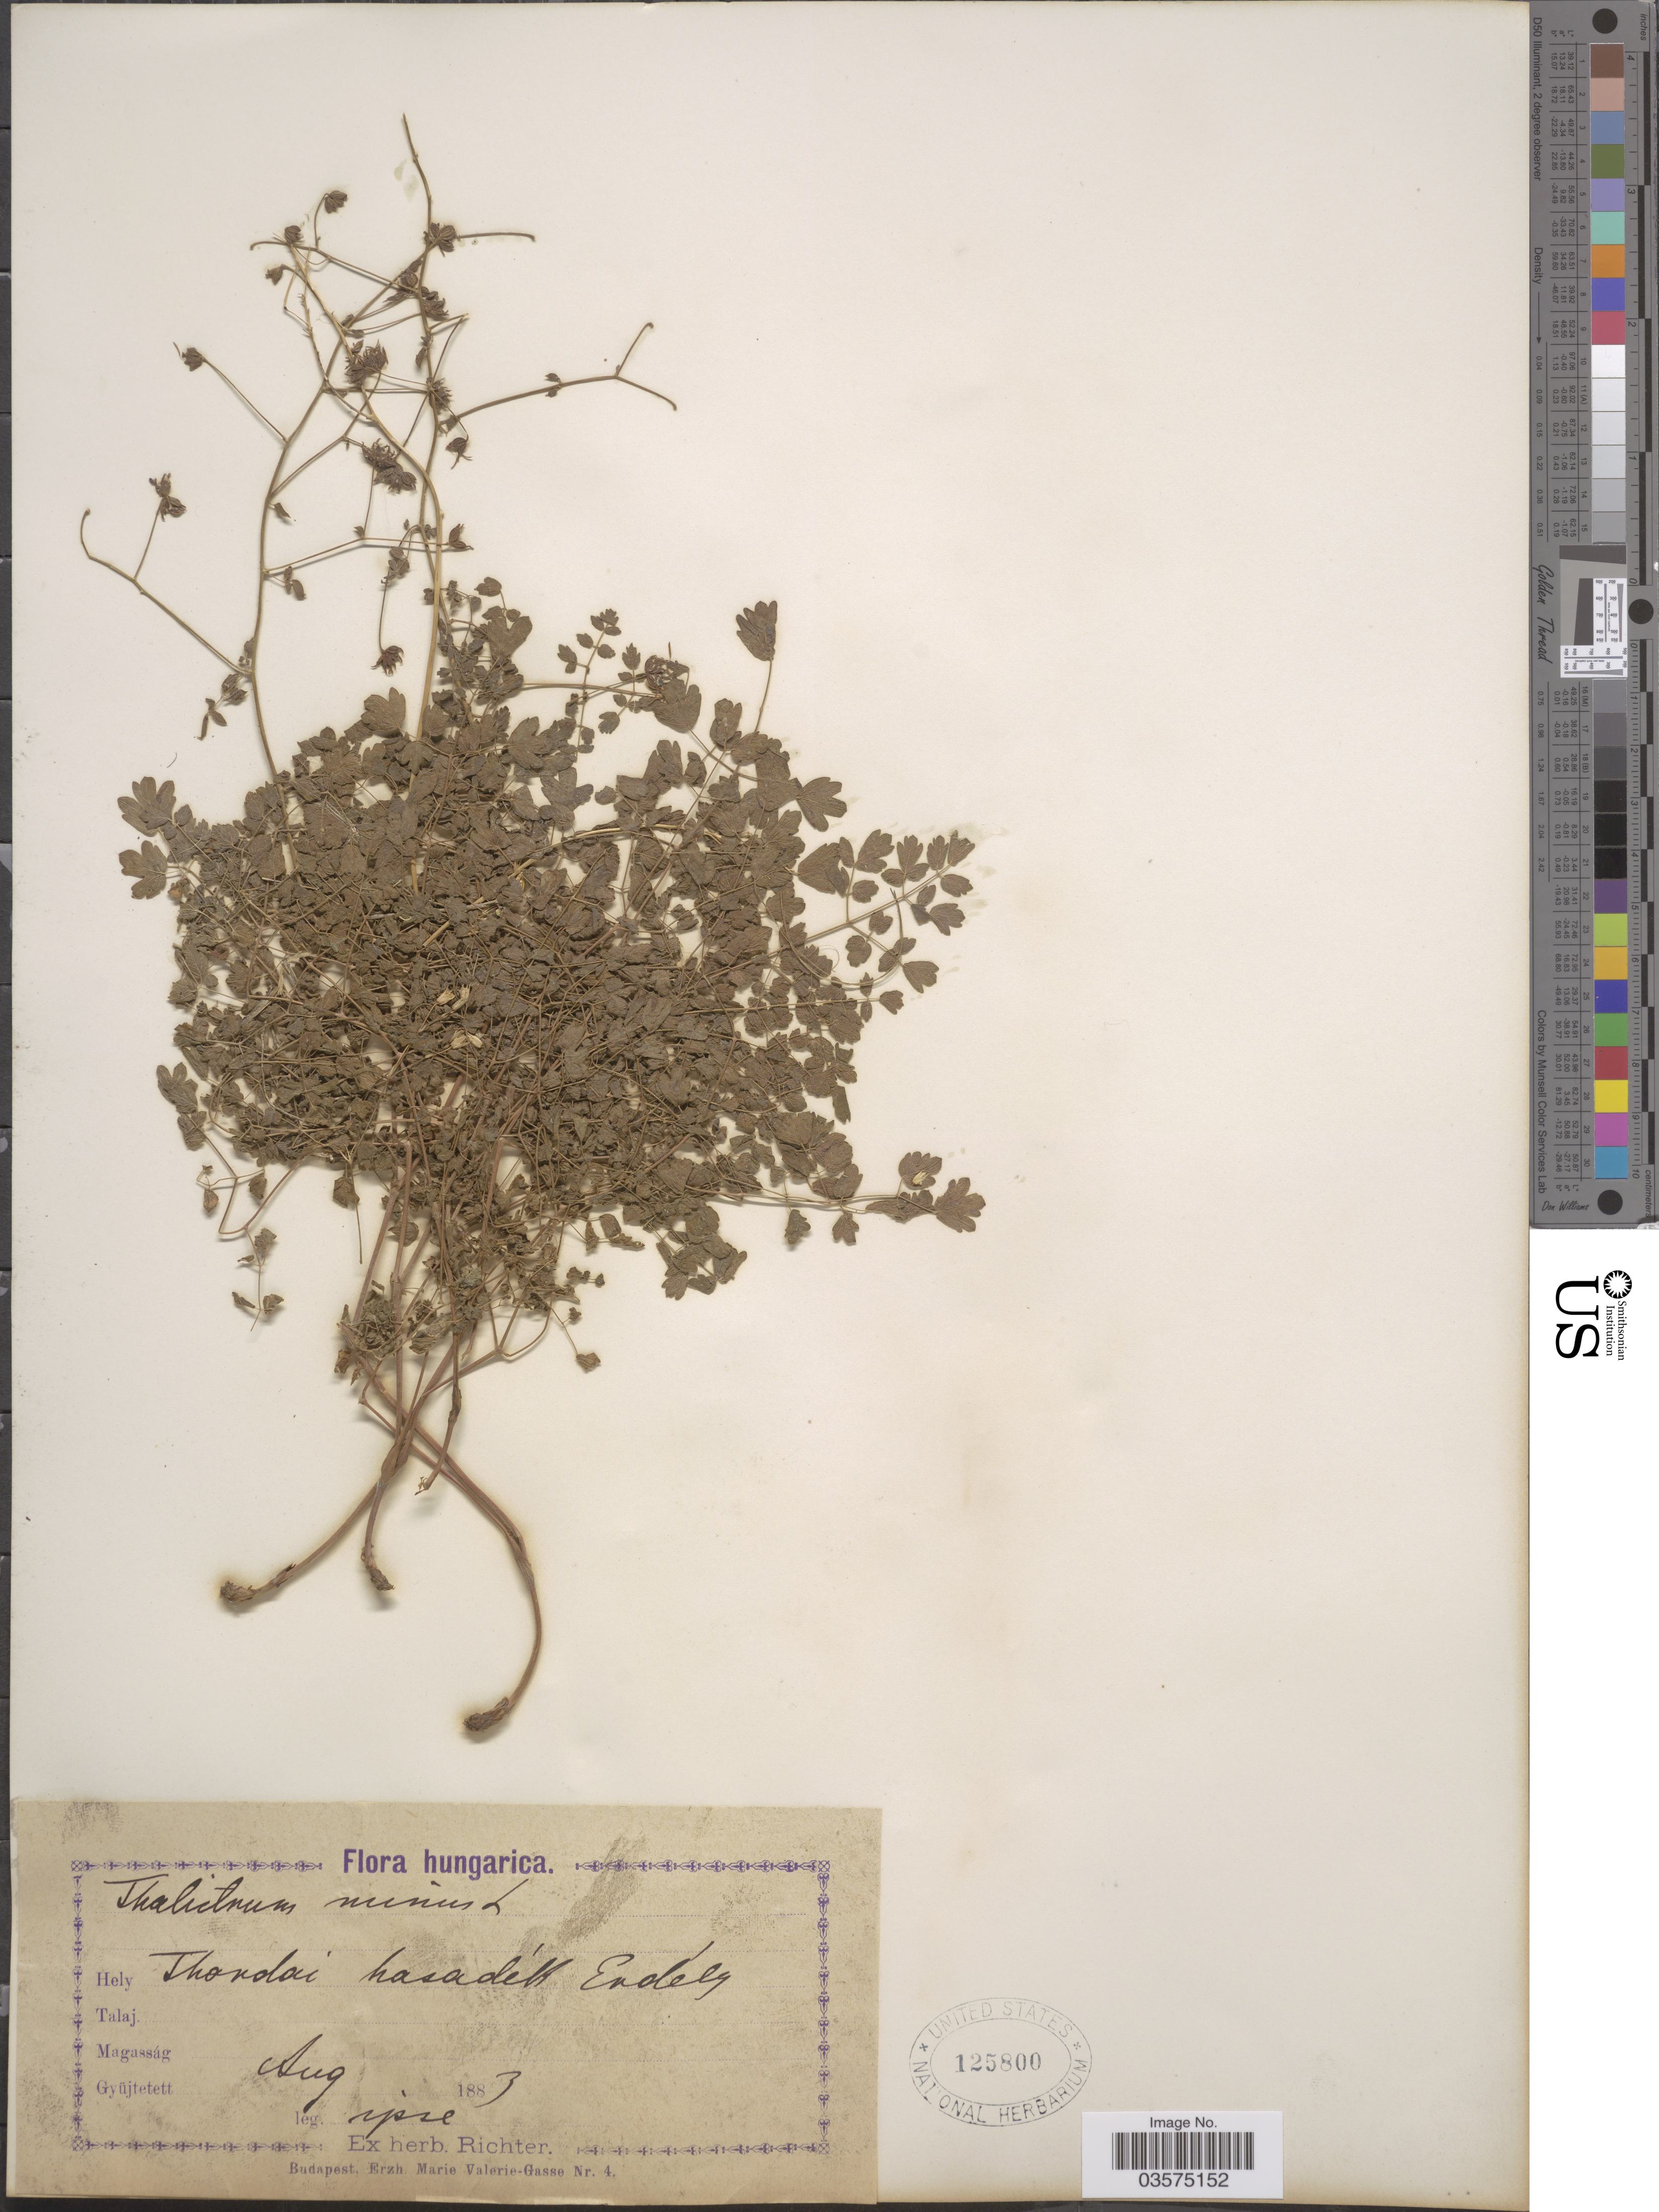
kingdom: Plantae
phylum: Tracheophyta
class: Magnoliopsida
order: Ranunculales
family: Ranunculaceae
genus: Thalictrum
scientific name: Thalictrum minus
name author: L.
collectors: -- Richter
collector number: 4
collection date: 1883-08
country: Hungary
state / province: Budapest, Capital District of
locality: Thondai hasadéll Endély. [interpreted]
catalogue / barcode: US 125800